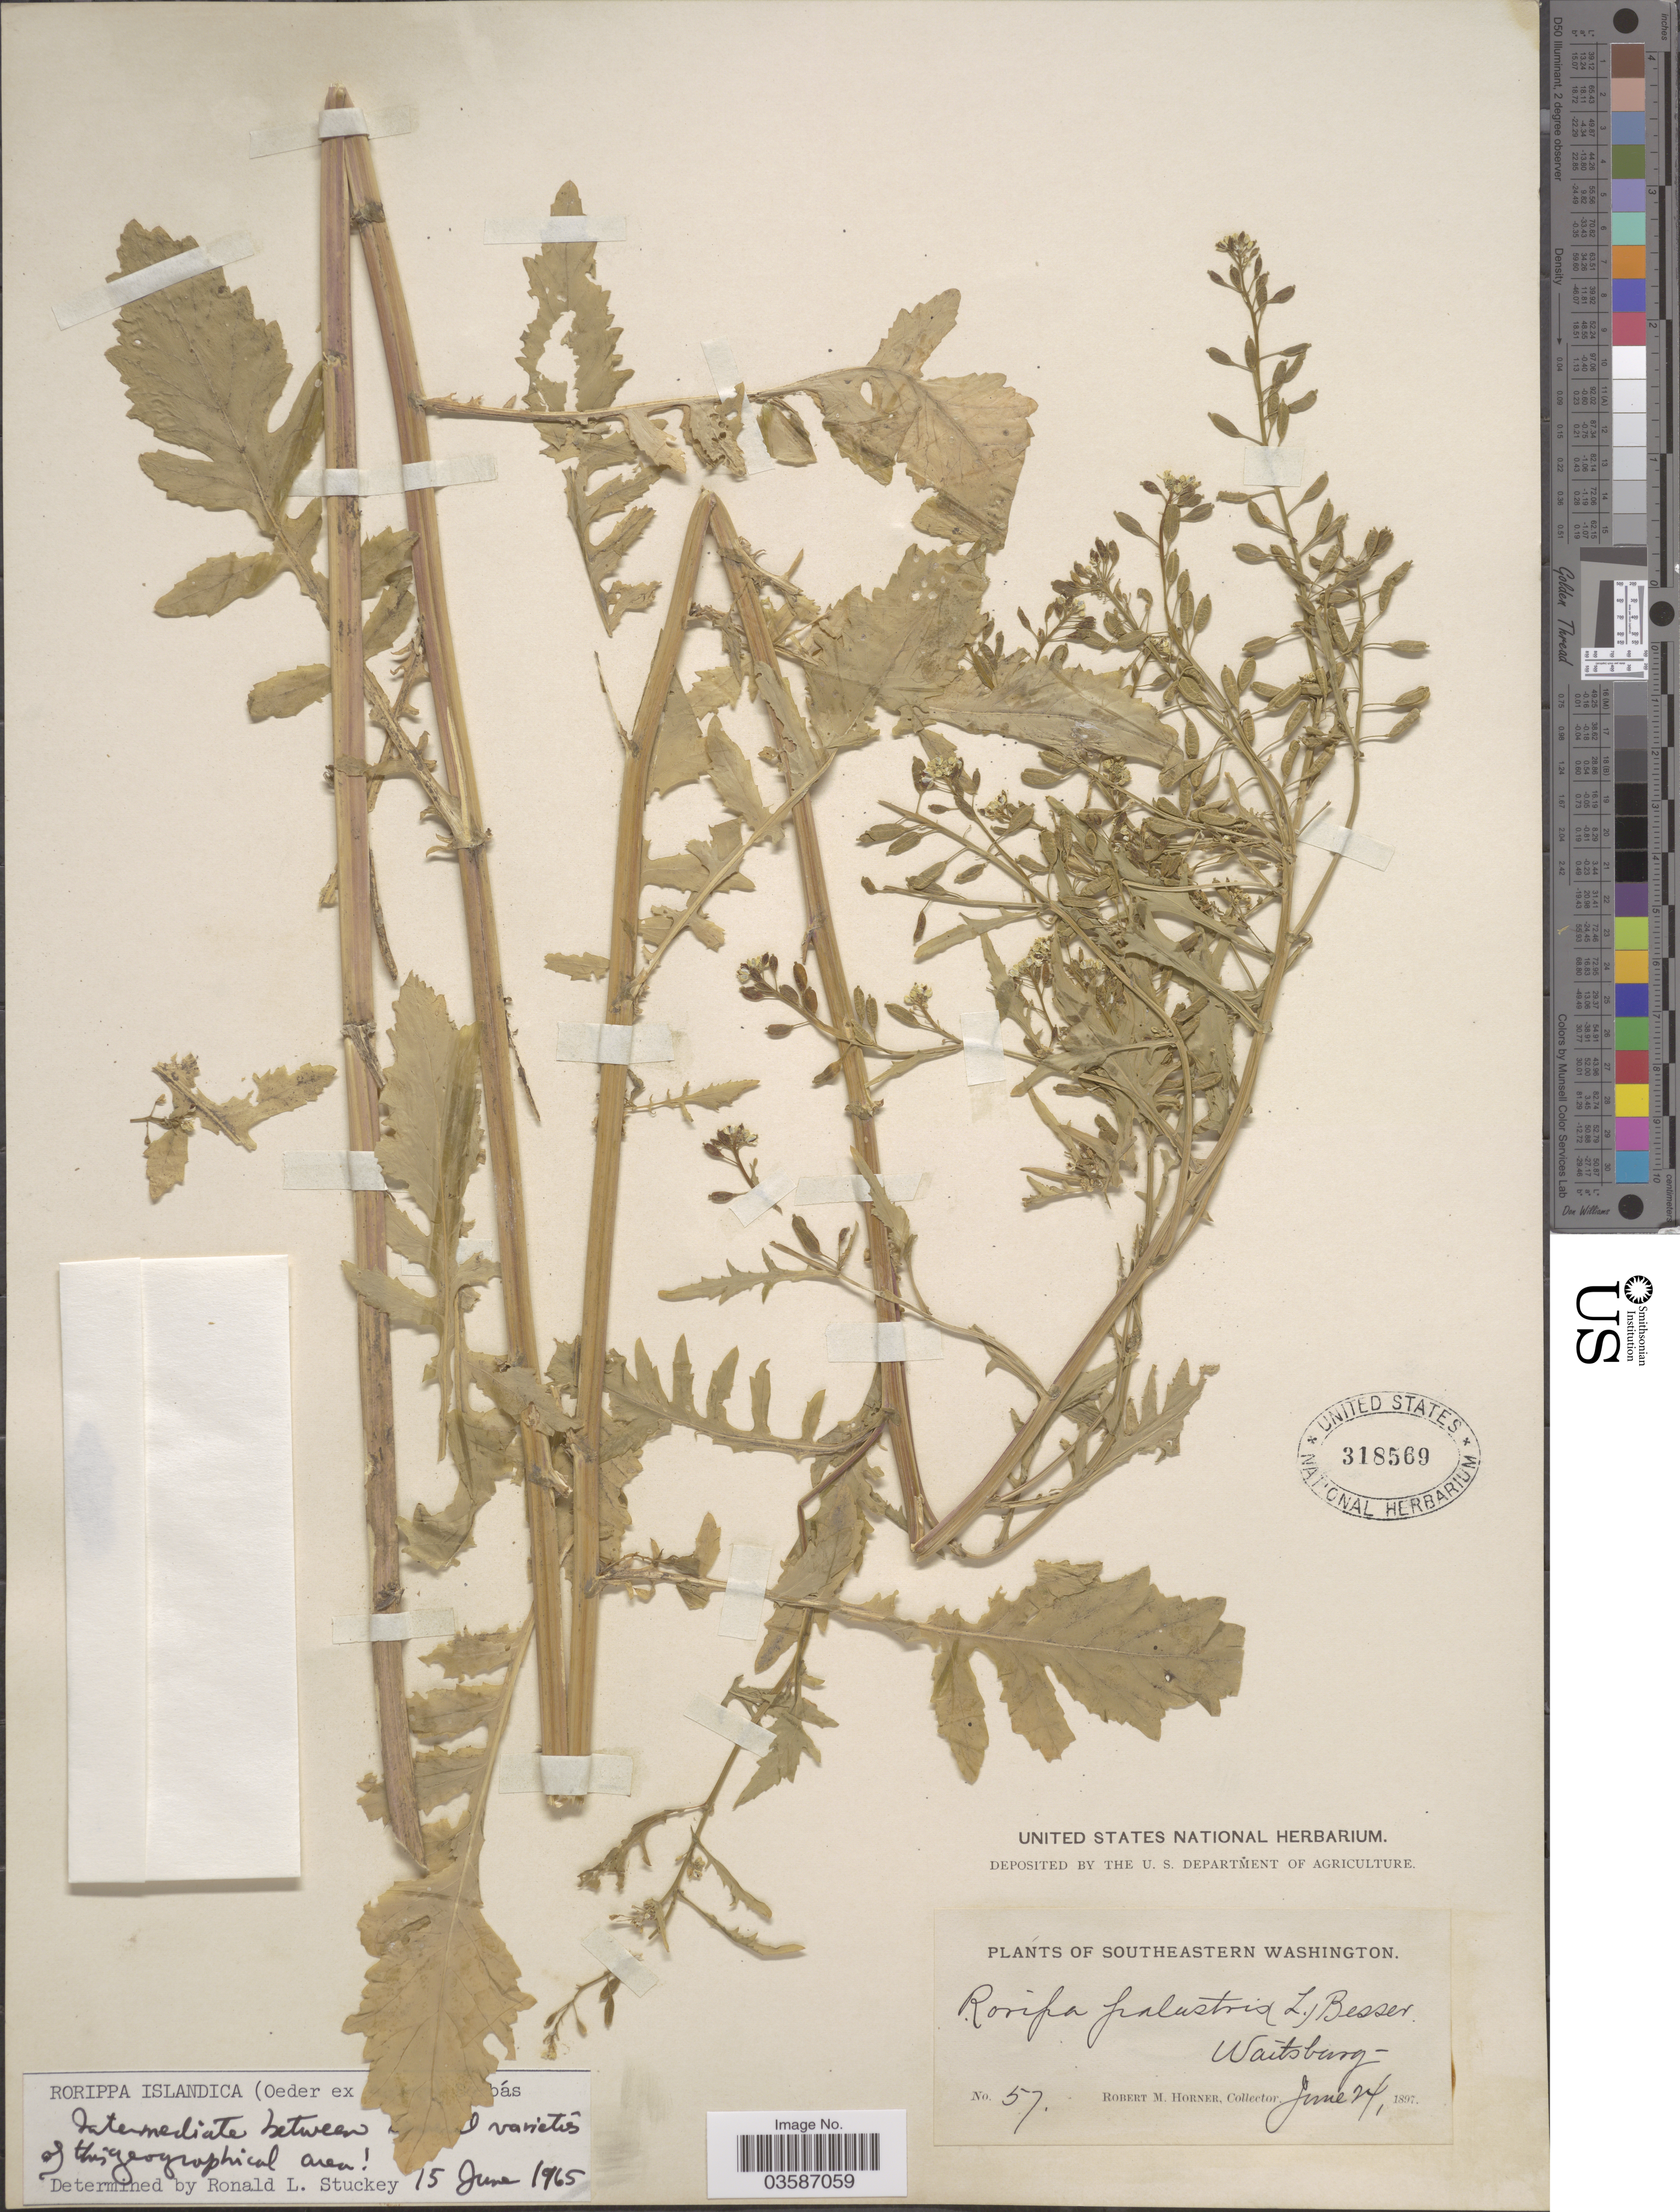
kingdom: Plantae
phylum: Tracheophyta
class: Magnoliopsida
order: Brassicales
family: Brassicaceae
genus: Rorippa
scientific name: Rorippa islandica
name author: (Oeder) Borbás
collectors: R. Horner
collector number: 57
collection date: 1897-06-24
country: United States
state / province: Washington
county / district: Walla Walla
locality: Southeastern Washington. Waitsburg.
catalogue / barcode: US 318569